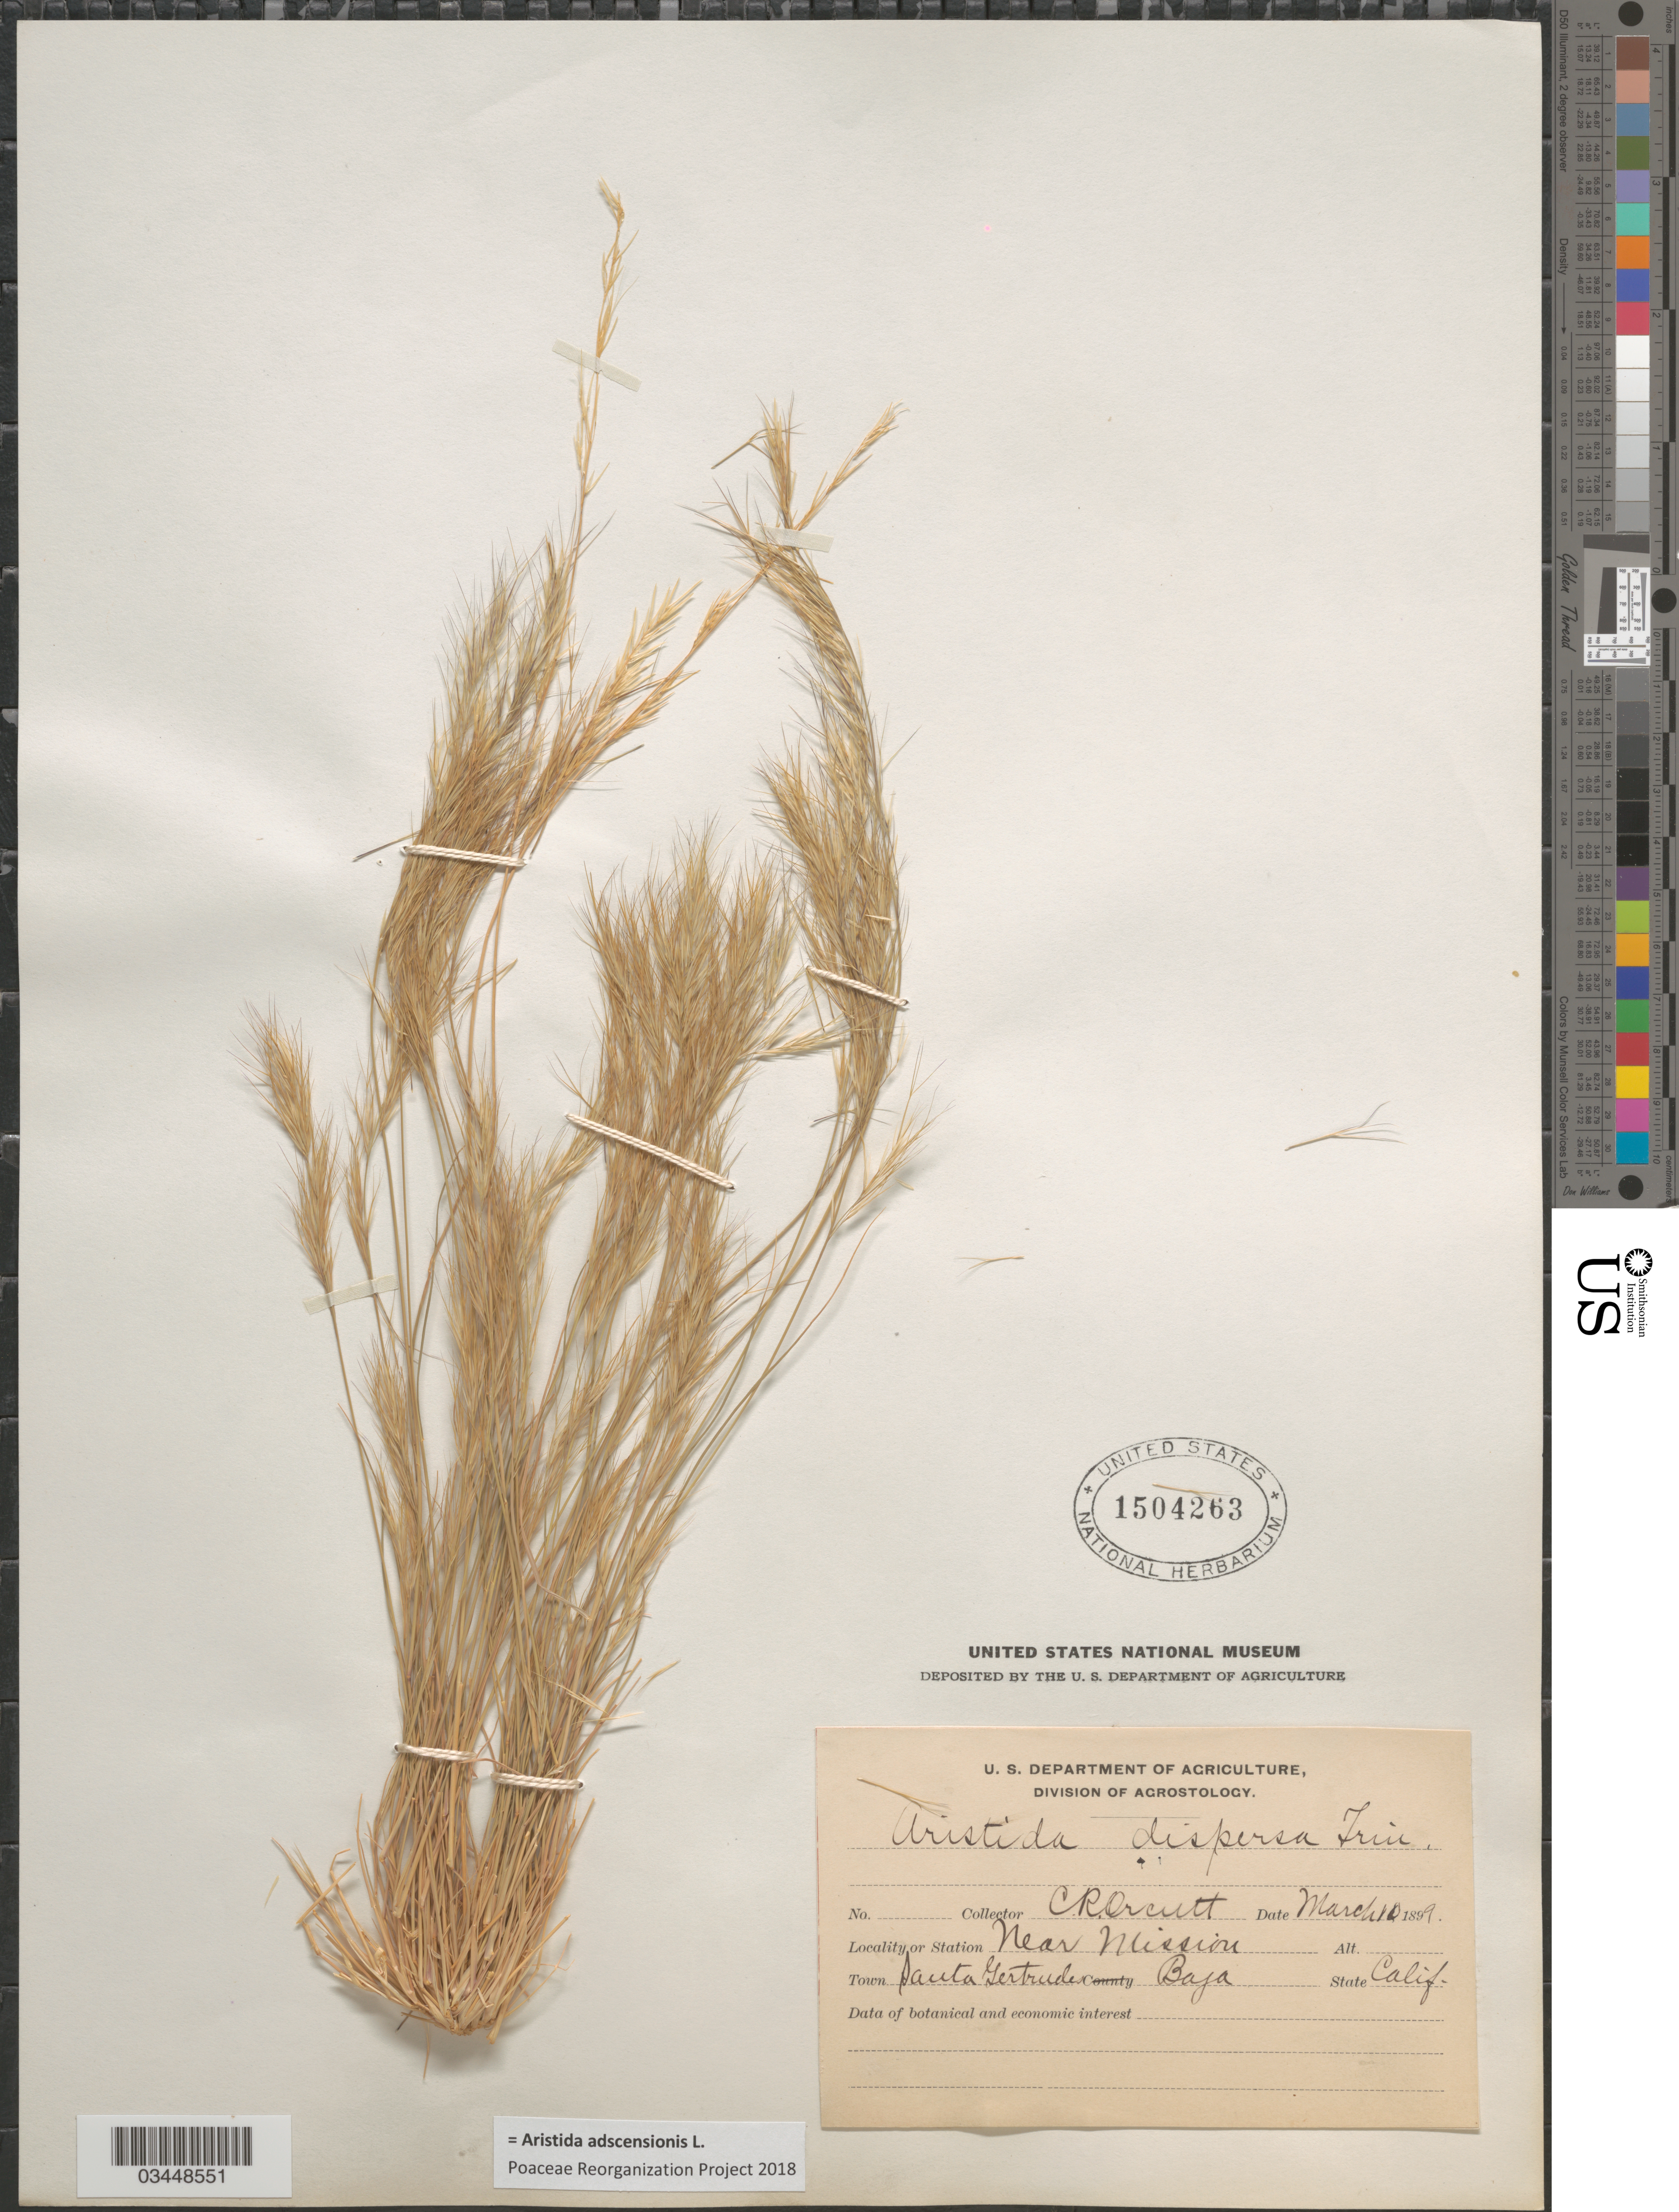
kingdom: Plantae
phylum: Tracheophyta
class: Liliopsida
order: Poales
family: Poaceae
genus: Aristida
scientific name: Aristida adscensionis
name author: L.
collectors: C. R. Orcutt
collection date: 1899-03-10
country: United States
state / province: California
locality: Near Mission. Town Santa Gertrude. Baja.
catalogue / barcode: US 1504263